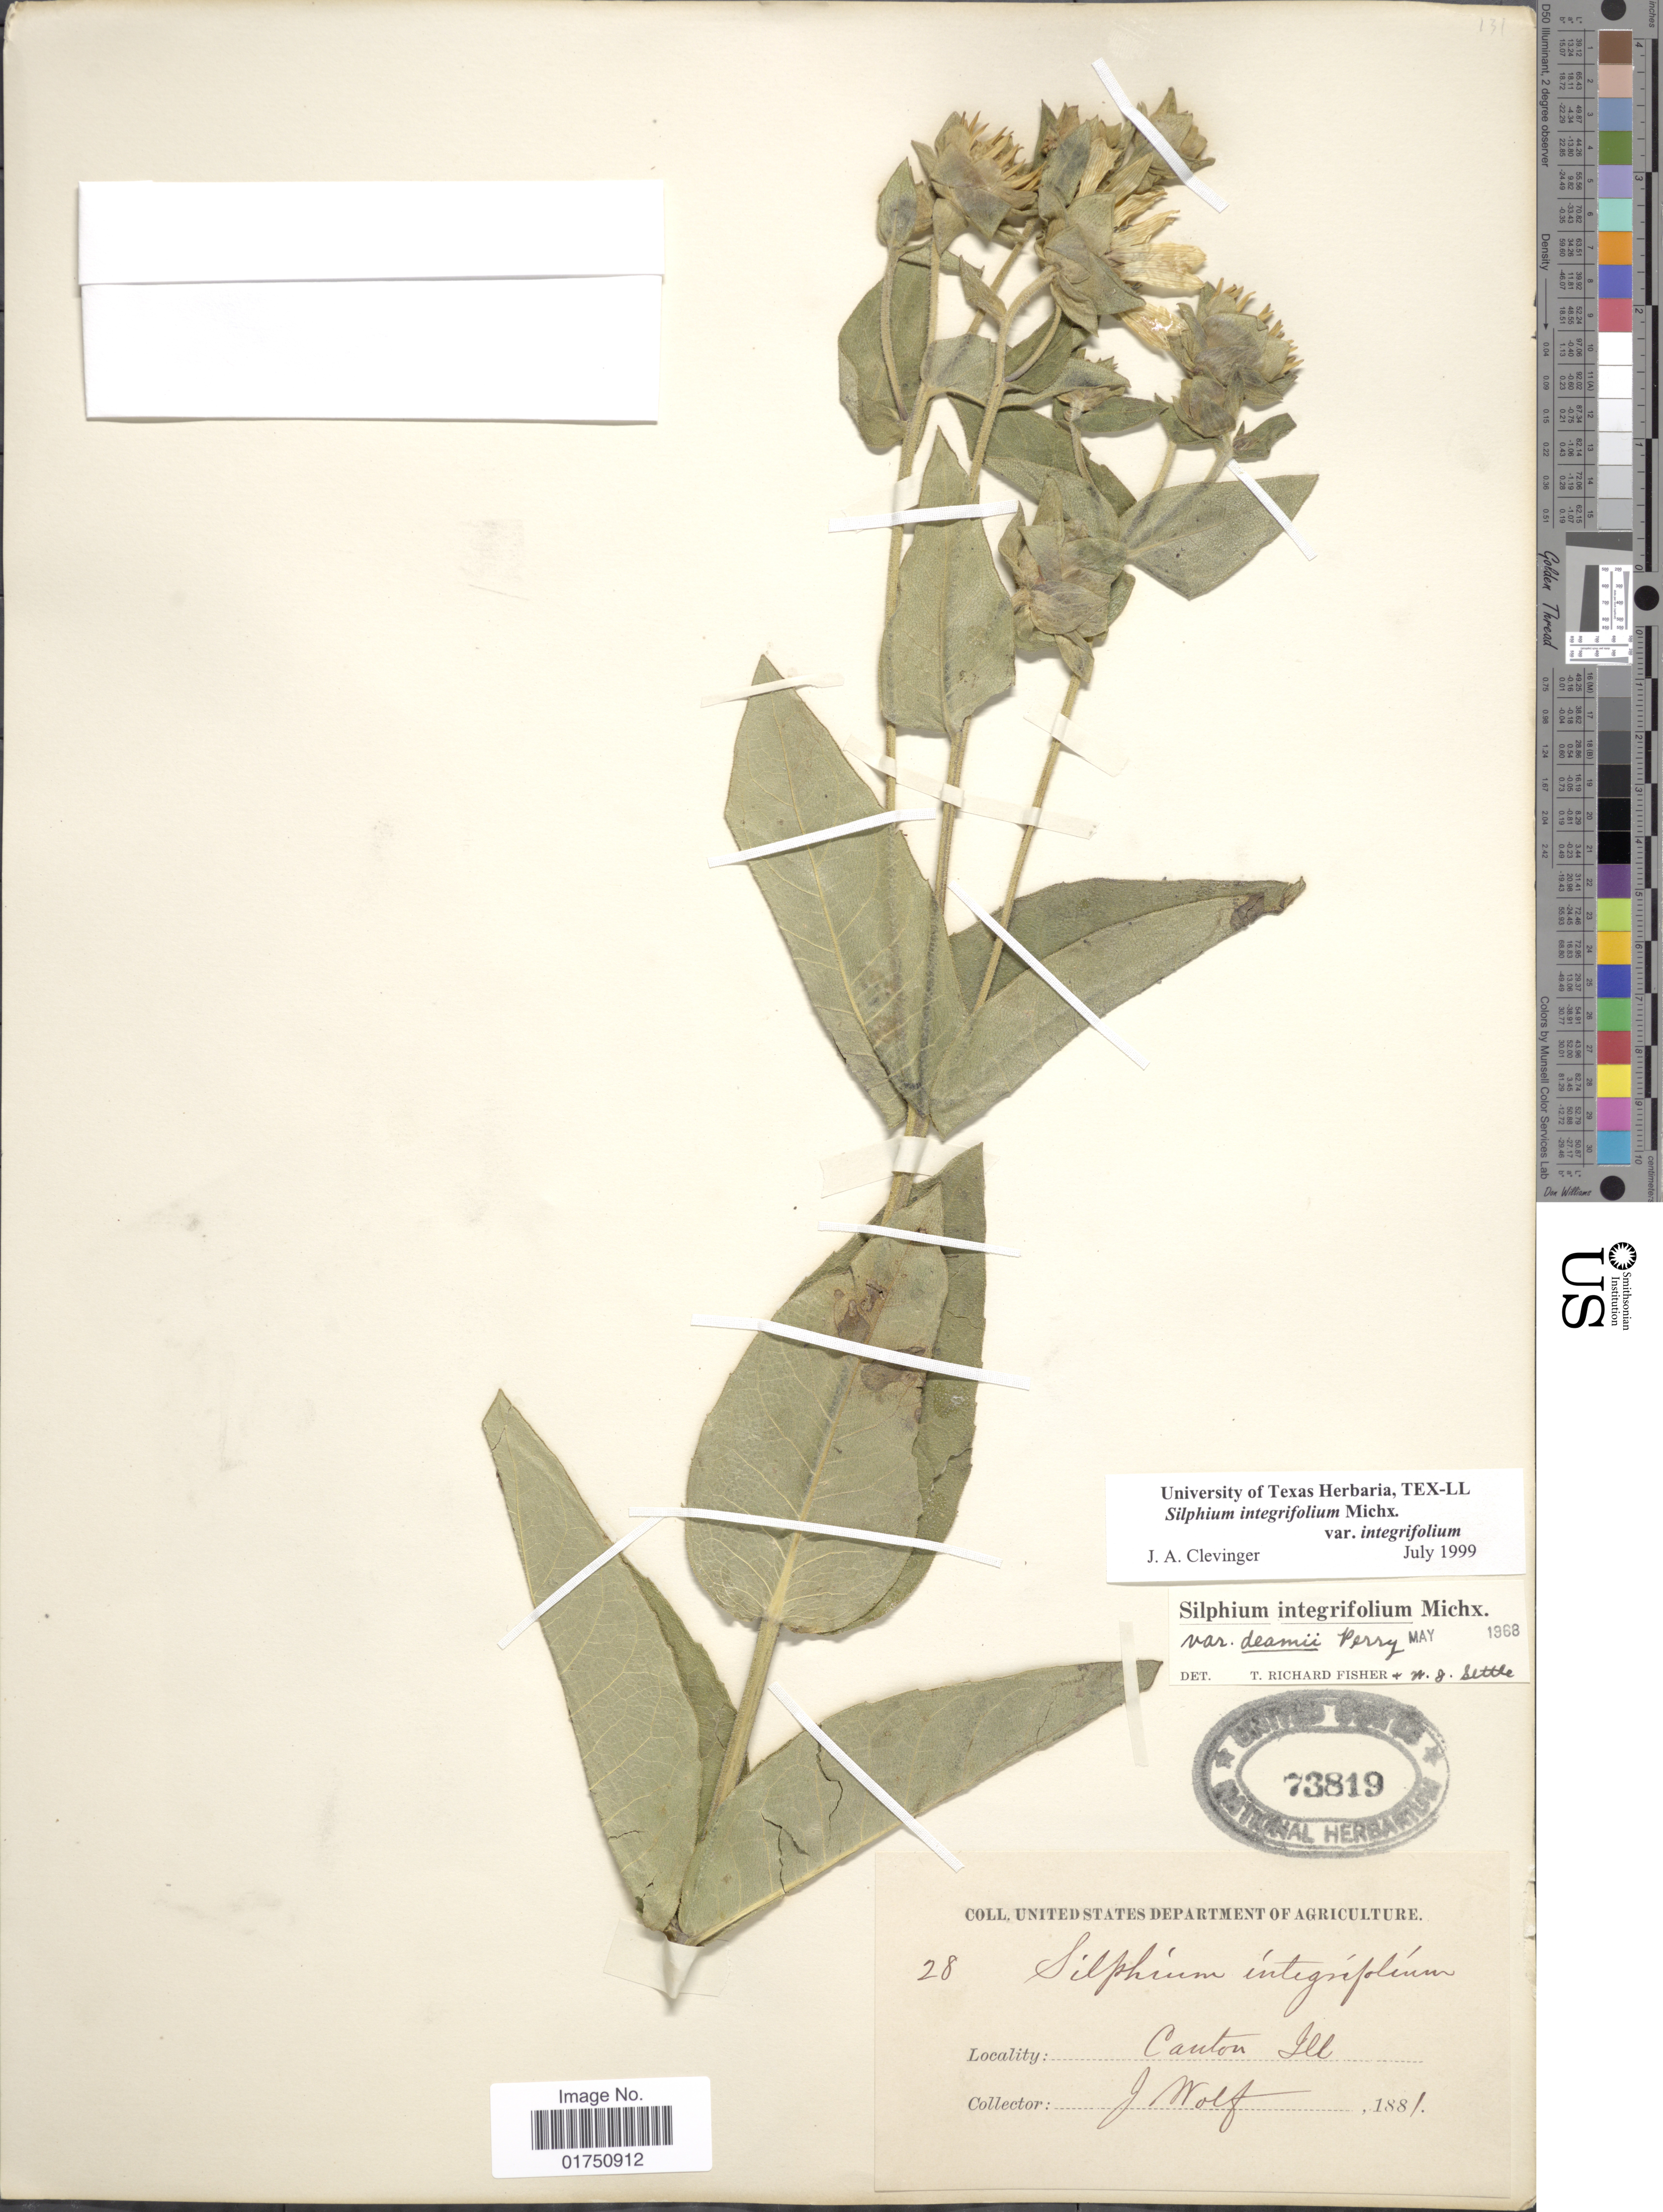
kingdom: Plantae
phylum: Tracheophyta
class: Magnoliopsida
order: Asterales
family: Asteraceae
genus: Silphium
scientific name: Silphium integrifolium var. integrifolium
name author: Michx.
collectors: J. Wolf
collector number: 28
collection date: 1881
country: United States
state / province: Illinois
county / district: Fulton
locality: Canton, Ill.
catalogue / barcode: US 73819